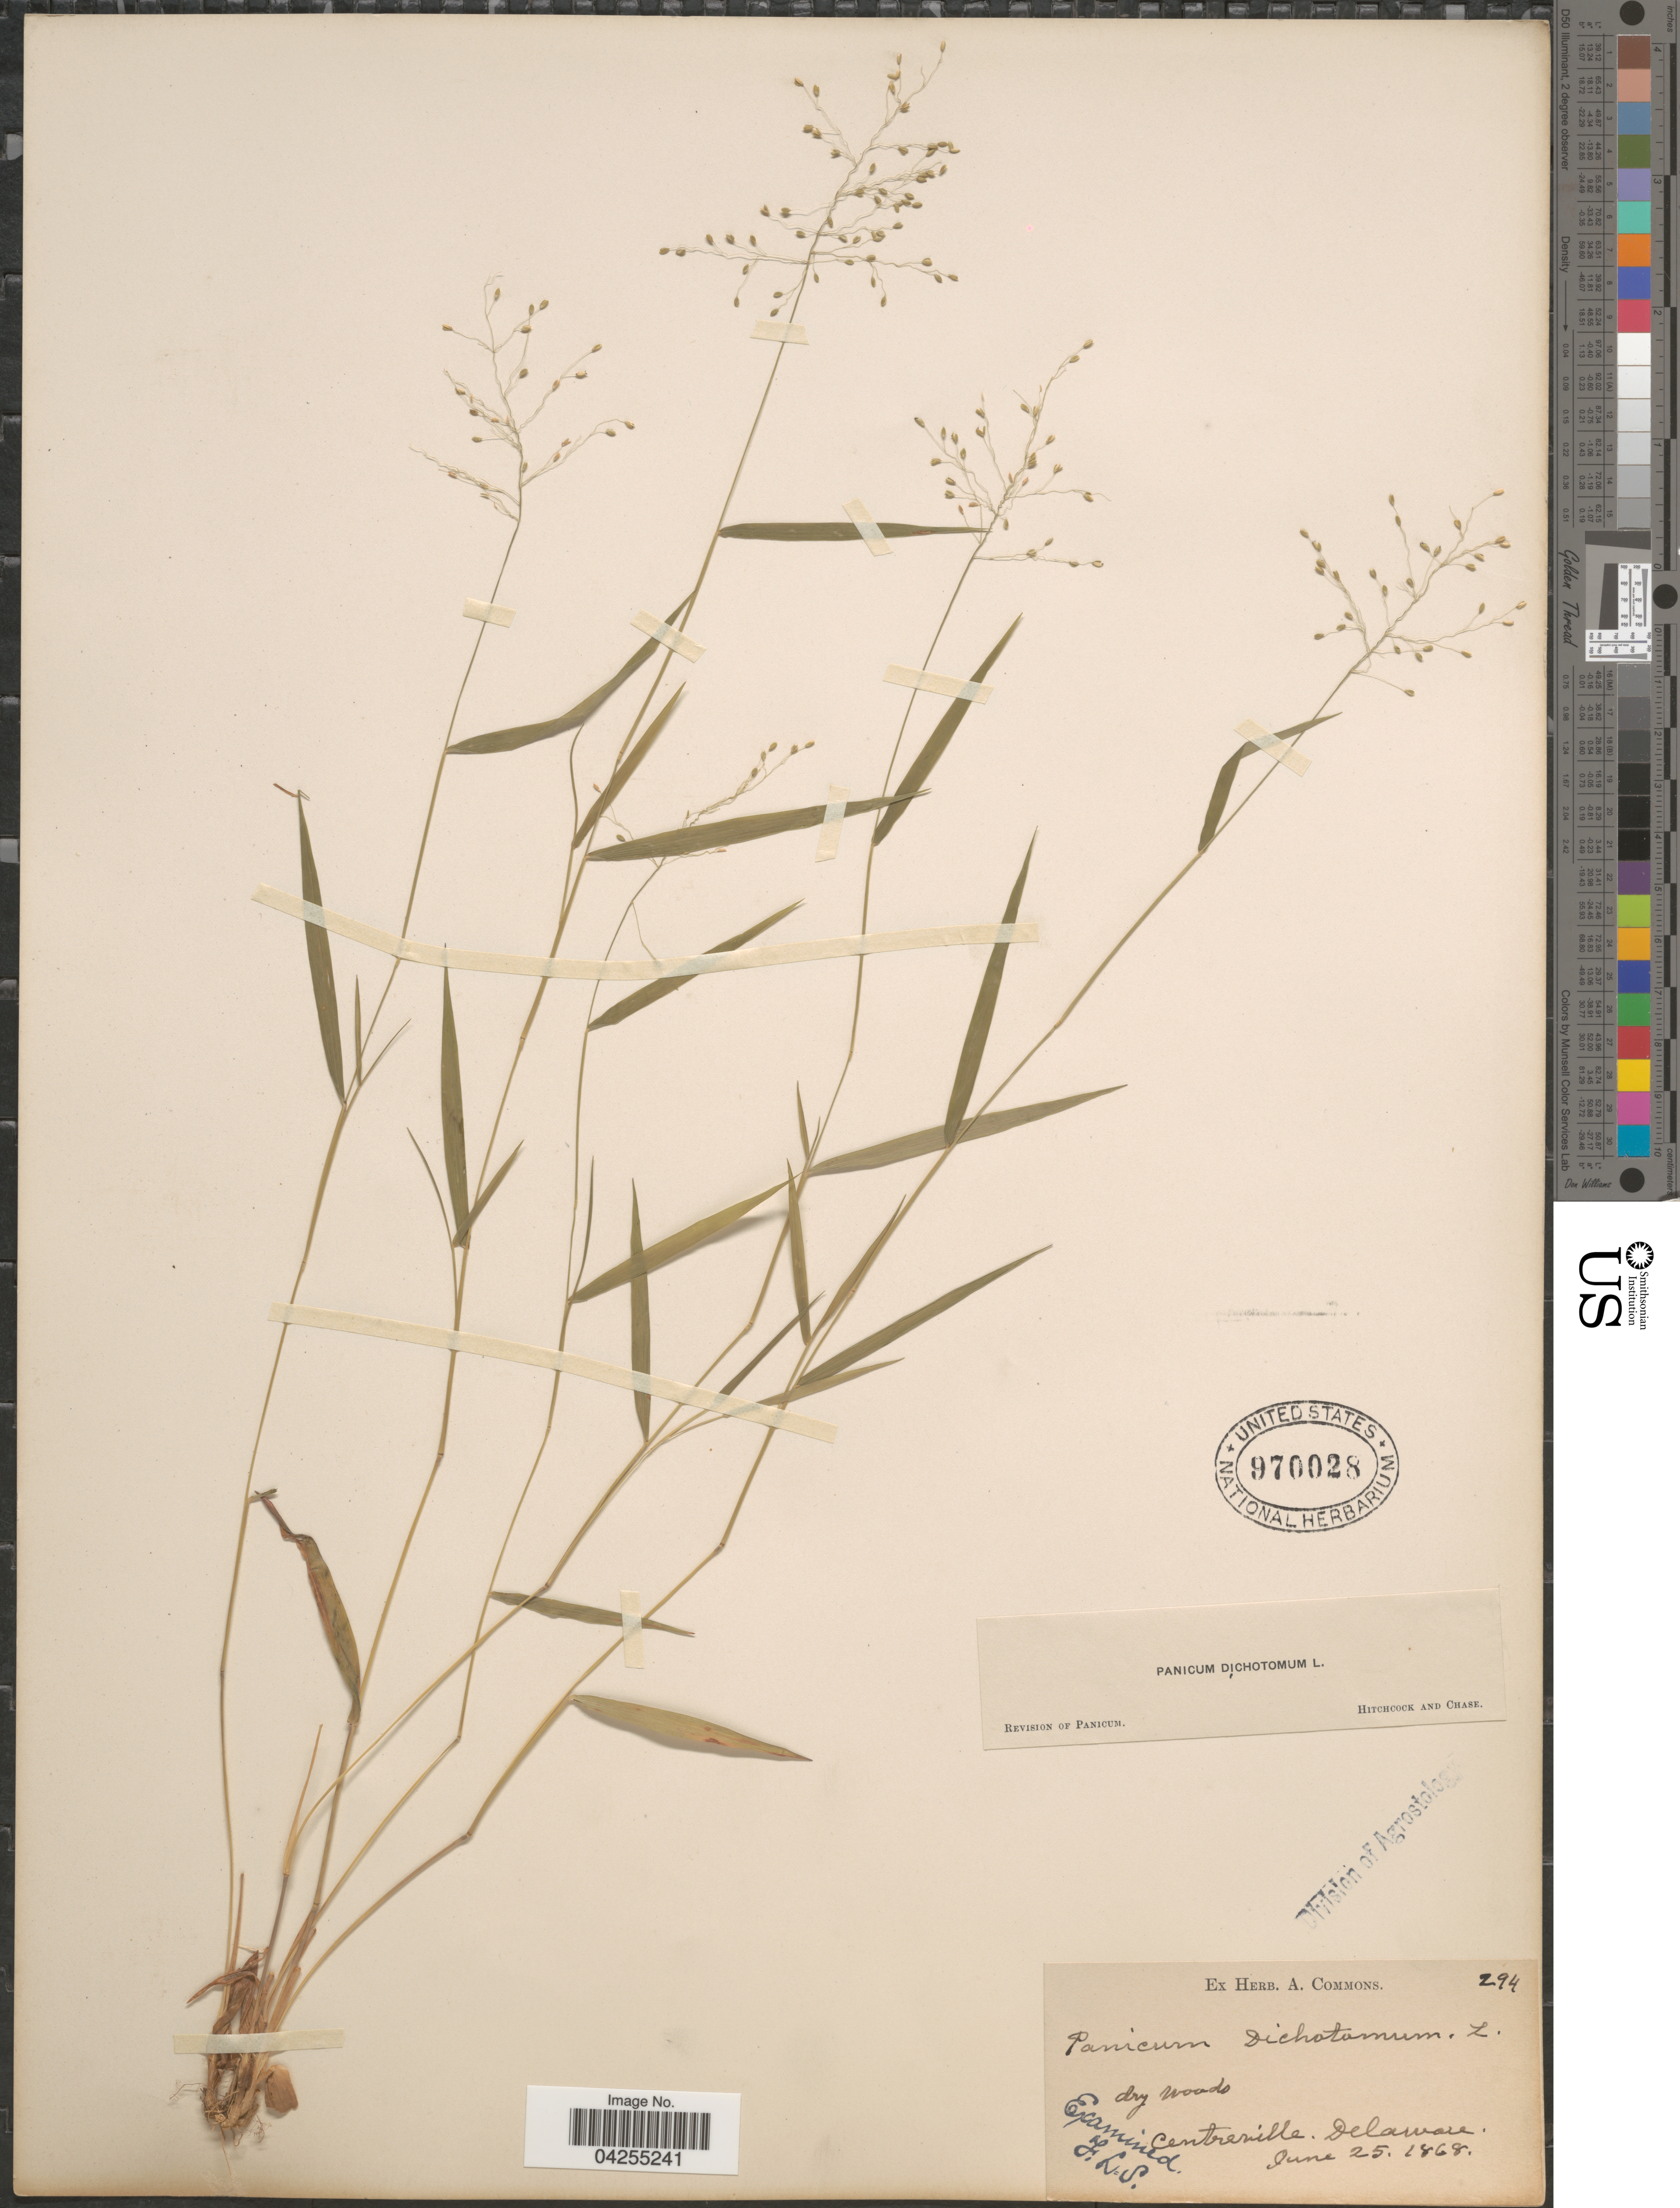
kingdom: Plantae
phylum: Tracheophyta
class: Liliopsida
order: Poales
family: Poaceae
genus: Dichanthelium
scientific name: Dichanthelium dichotomum var. dichotomum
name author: (L.) Gould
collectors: ex herb. A. Commons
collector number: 294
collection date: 1868-06-25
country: United States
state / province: Delaware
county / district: New Castle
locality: Centreville.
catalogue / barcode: US 970028